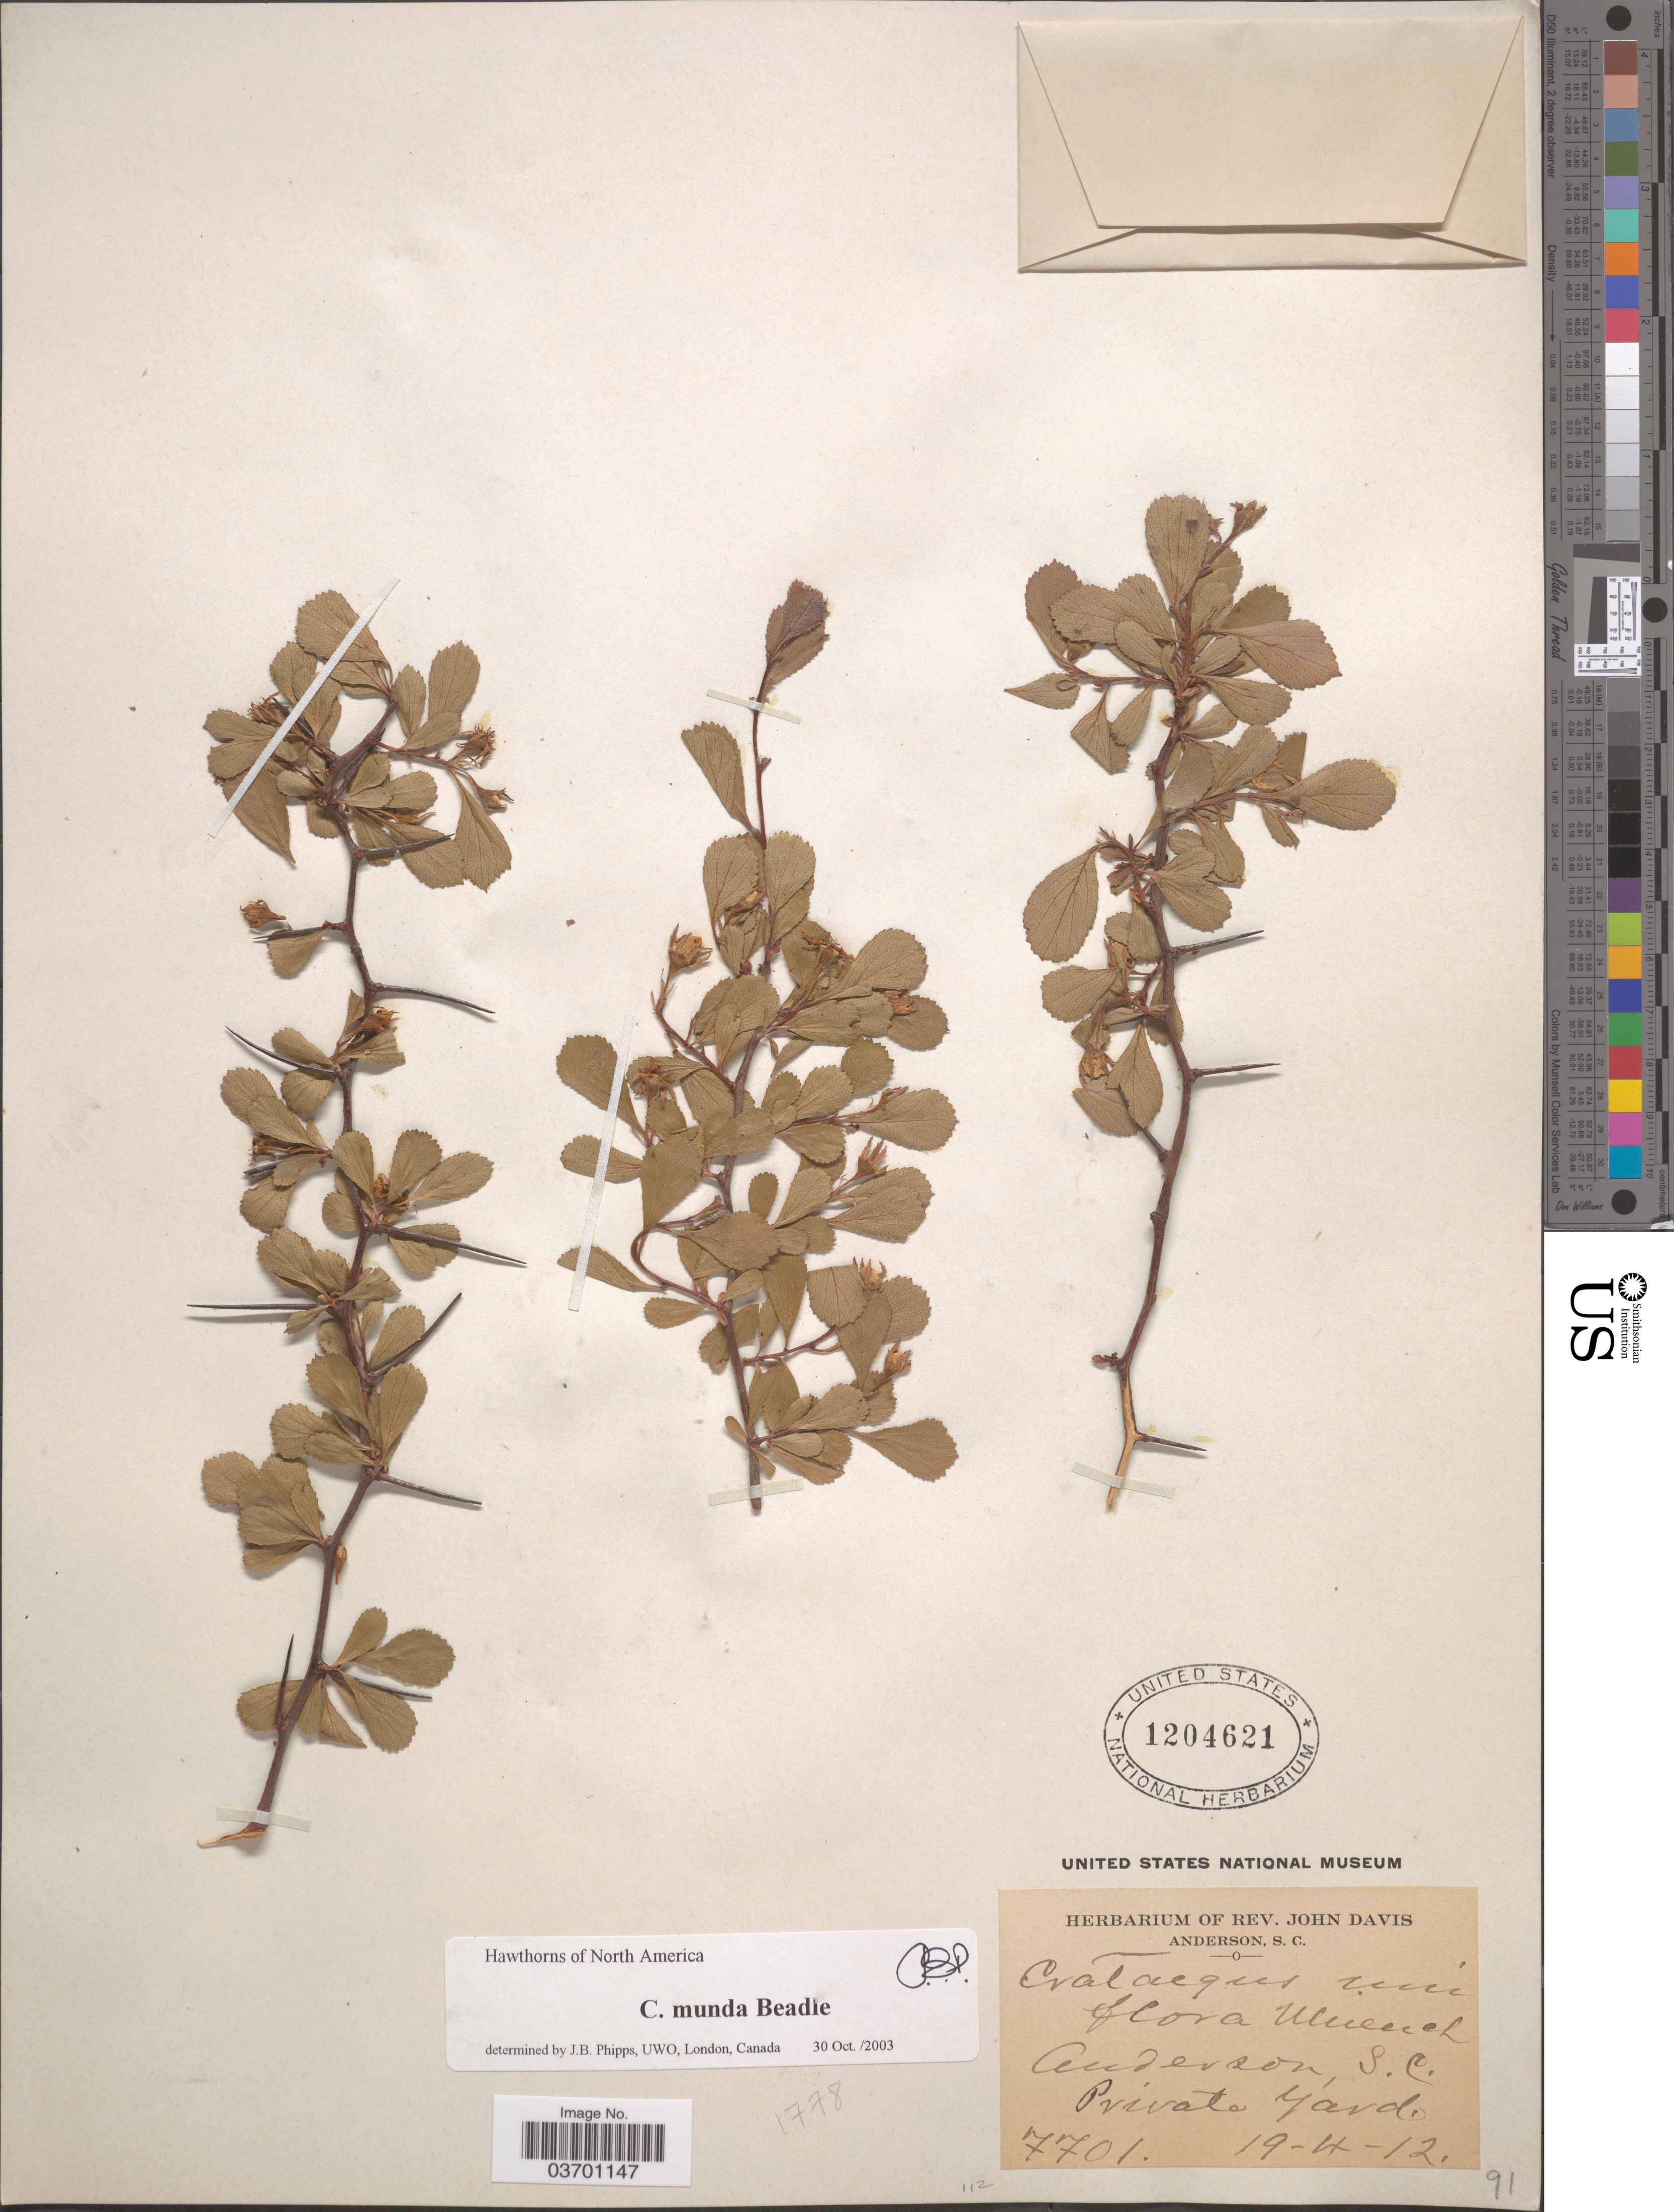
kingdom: Plantae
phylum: Tracheophyta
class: Magnoliopsida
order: Rosales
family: Rosaceae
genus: Crataegus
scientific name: Crataegus munda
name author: Beadle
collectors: ex herb. Rev. John Davis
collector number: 7701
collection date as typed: Transcribed d/m/y: 19/4/12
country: United States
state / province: South Carolina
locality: Anderson. Private yard.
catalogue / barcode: US 1204621